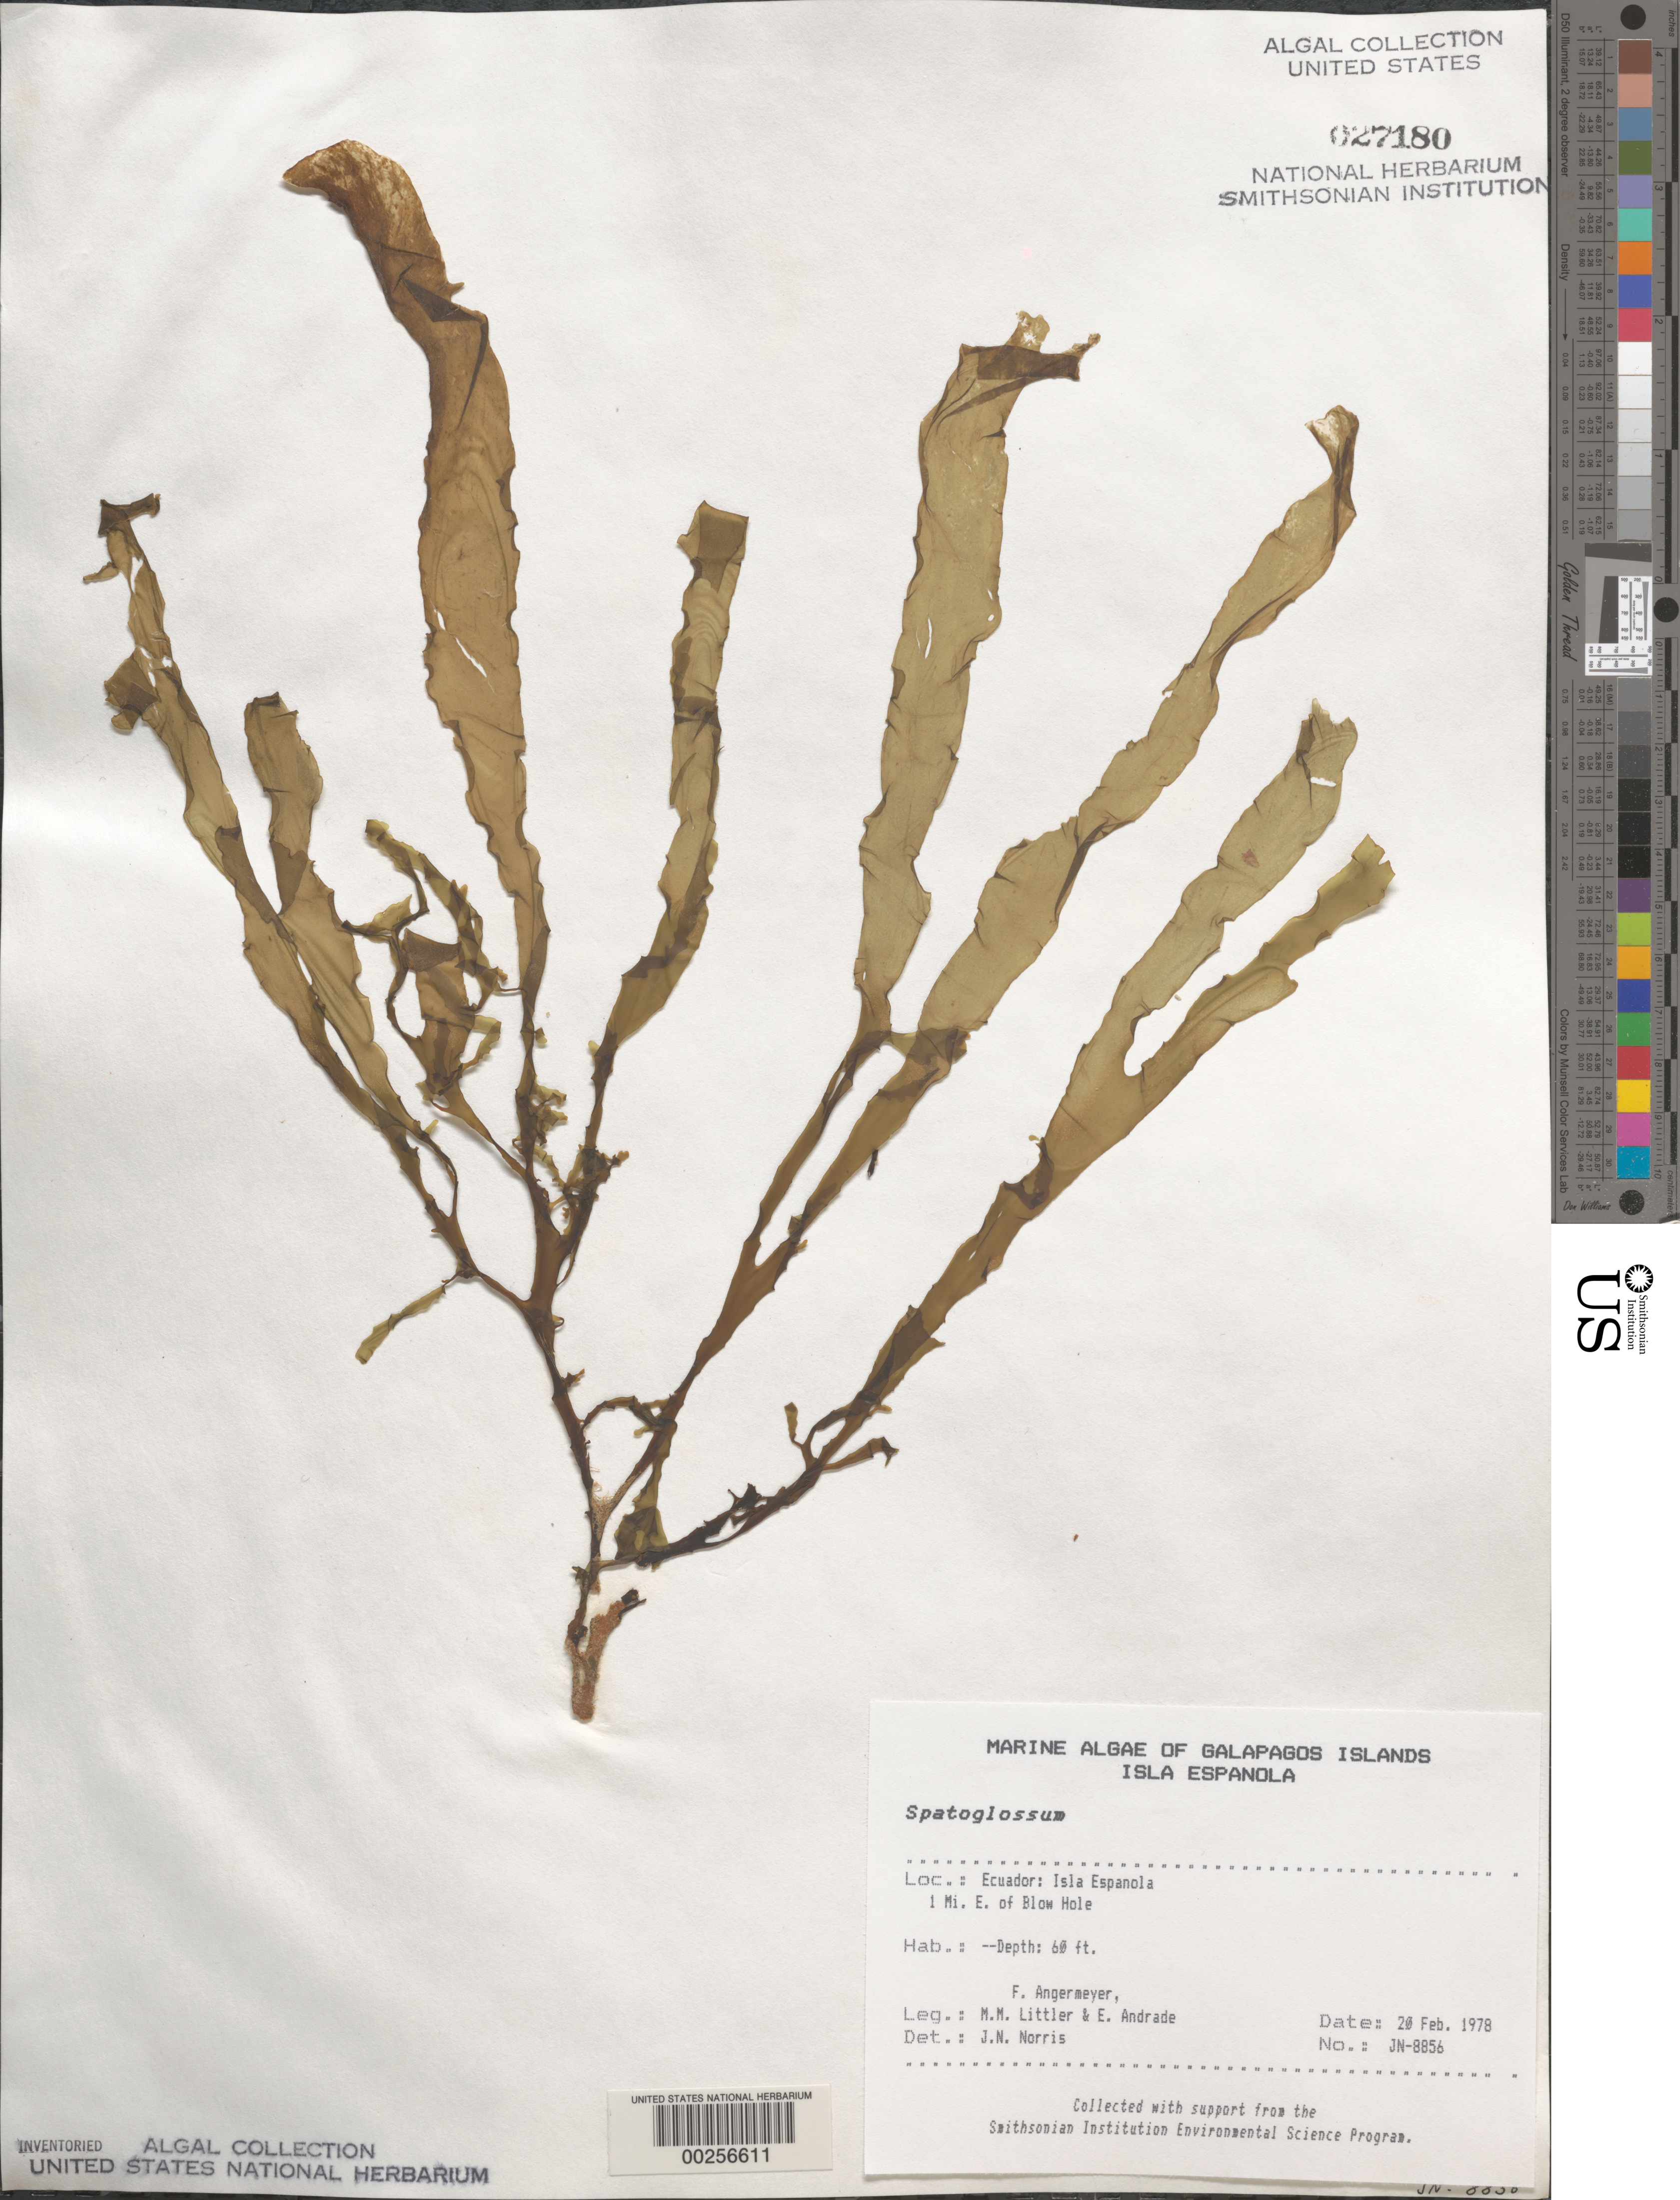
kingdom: Chromista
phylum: Ochrophyta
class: Phaeophyceae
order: Dictyotales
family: Dictyotaceae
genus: Spatoglossum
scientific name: Spatoglossum sp.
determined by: Norris, James N.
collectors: F. Angermeyer, M. M. Littler & E. Andrade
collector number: Jn-8856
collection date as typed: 20 Feb 1978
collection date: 1978-02-20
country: Ecuador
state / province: Colón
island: Española [Hood]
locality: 1 mile E of Blow Hole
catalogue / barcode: US 27180